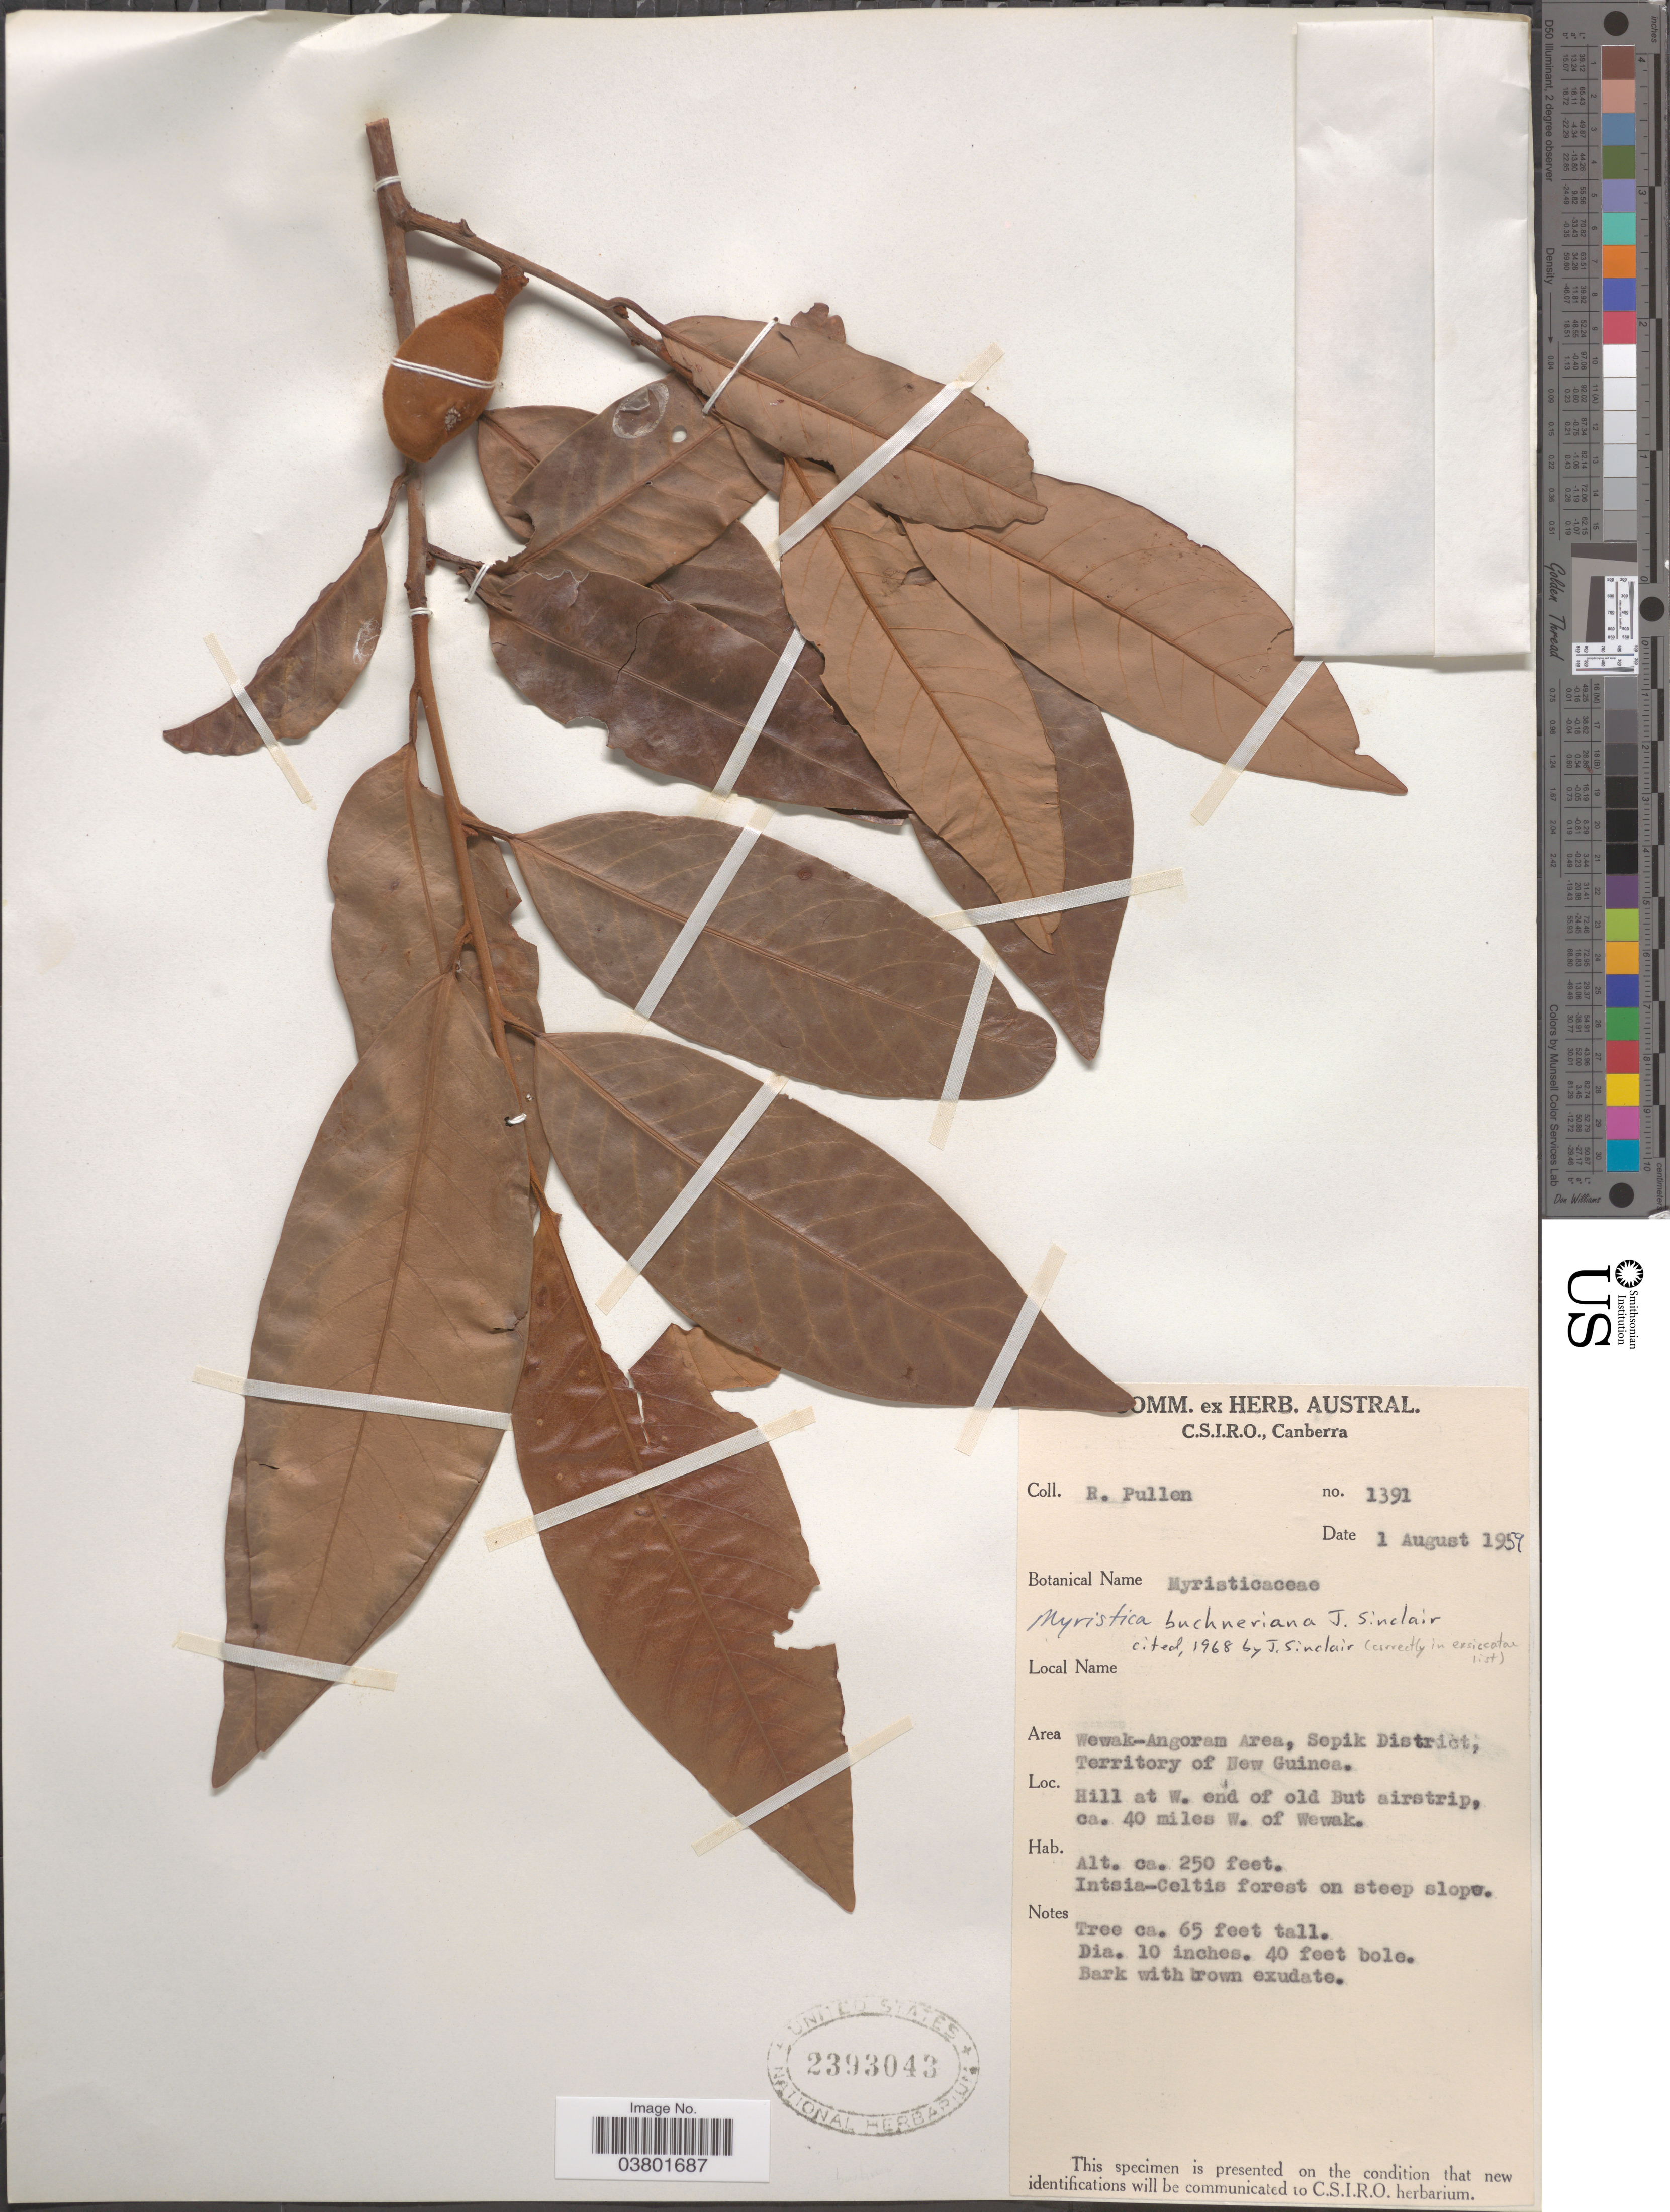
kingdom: Plantae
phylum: Tracheophyta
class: Magnoliopsida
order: Magnoliales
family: Myristicaceae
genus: Myristica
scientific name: Myristica buchneriana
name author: Warb.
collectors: R. Pullen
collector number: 1391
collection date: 1959-08-01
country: Papua New Guinea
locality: Wewak-Angoram Area, Sepik District; Territory of New Guinea. Hill at W. end of old But airstrip, ca. 40 miles w. of Wewak.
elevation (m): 76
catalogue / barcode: US 2393043